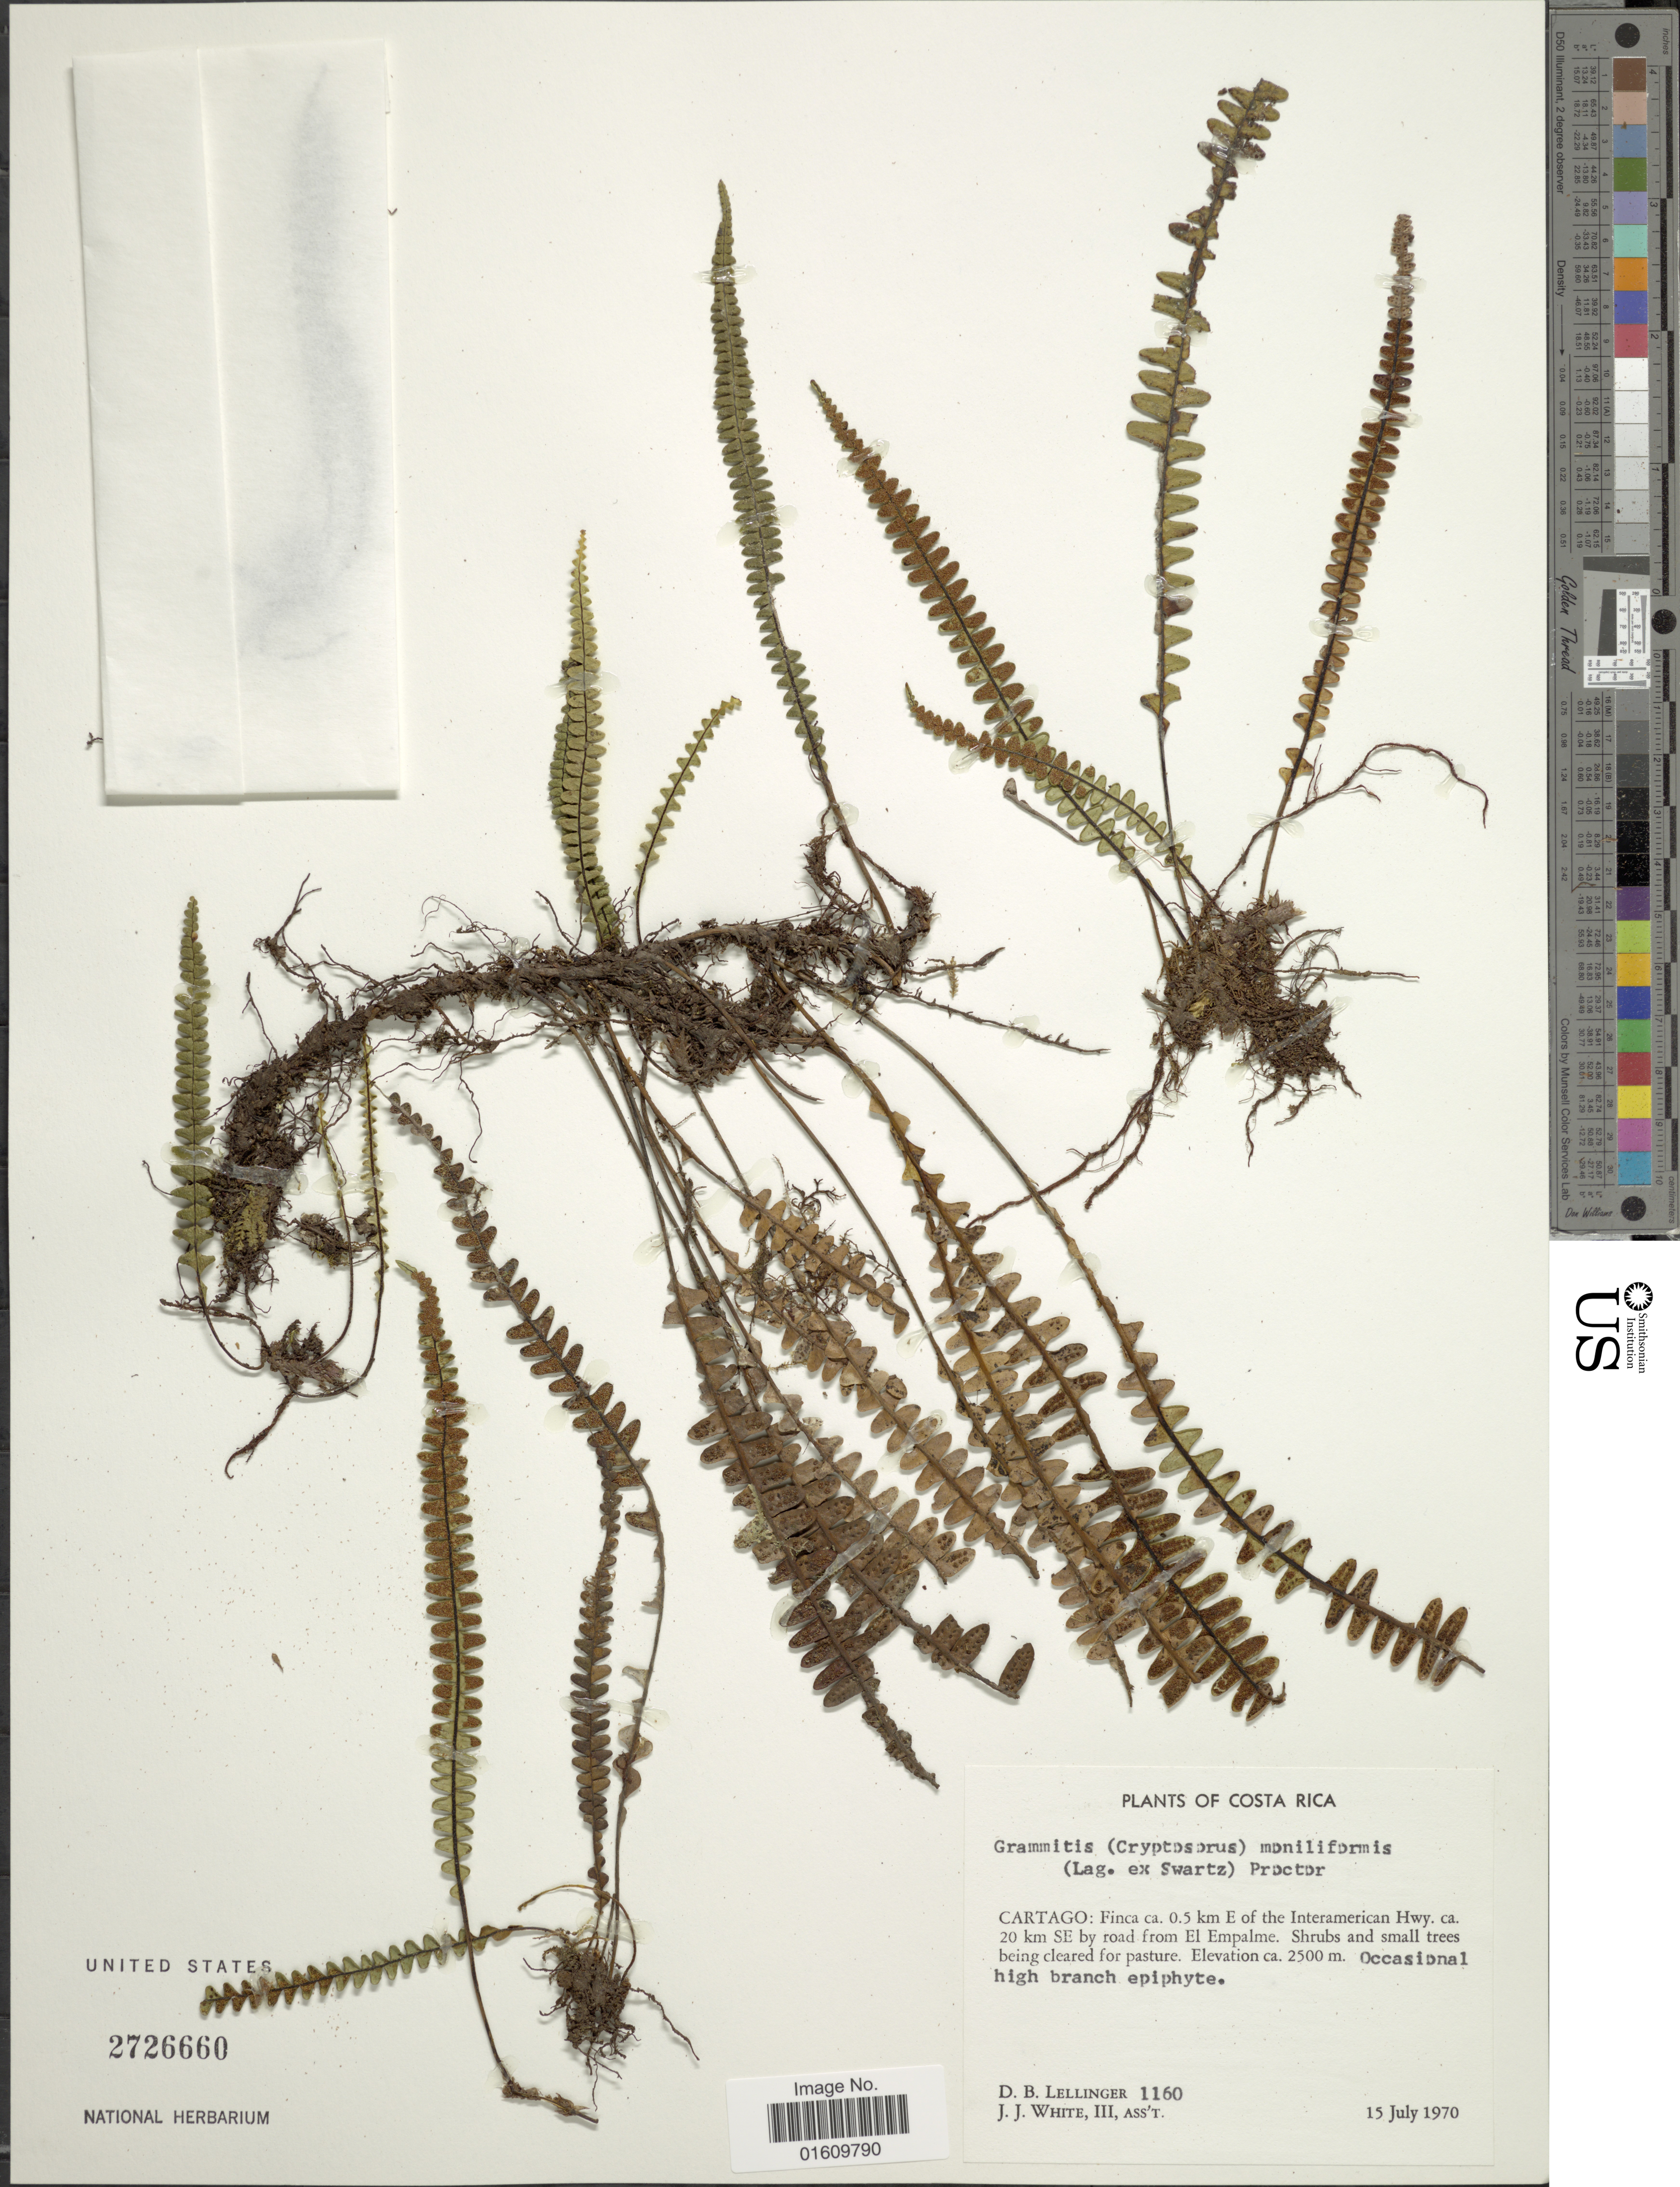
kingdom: Plantae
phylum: Tracheophyta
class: Polypodiopsida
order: Polypodiales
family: Polypodiaceae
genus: Melpomene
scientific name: Melpomene moniliformis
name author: (Lag. ex Sw.) A.R. Sm. & R.C. Moran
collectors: D. B. Lellinger & J. J. White III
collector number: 1160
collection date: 1970-07-15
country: Costa Rica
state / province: Cartago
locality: Finca ca 0.5 km E of the Interamerican Hwy. ca 20 km SE by road from El Empalme.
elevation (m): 2500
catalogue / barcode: US 2726660